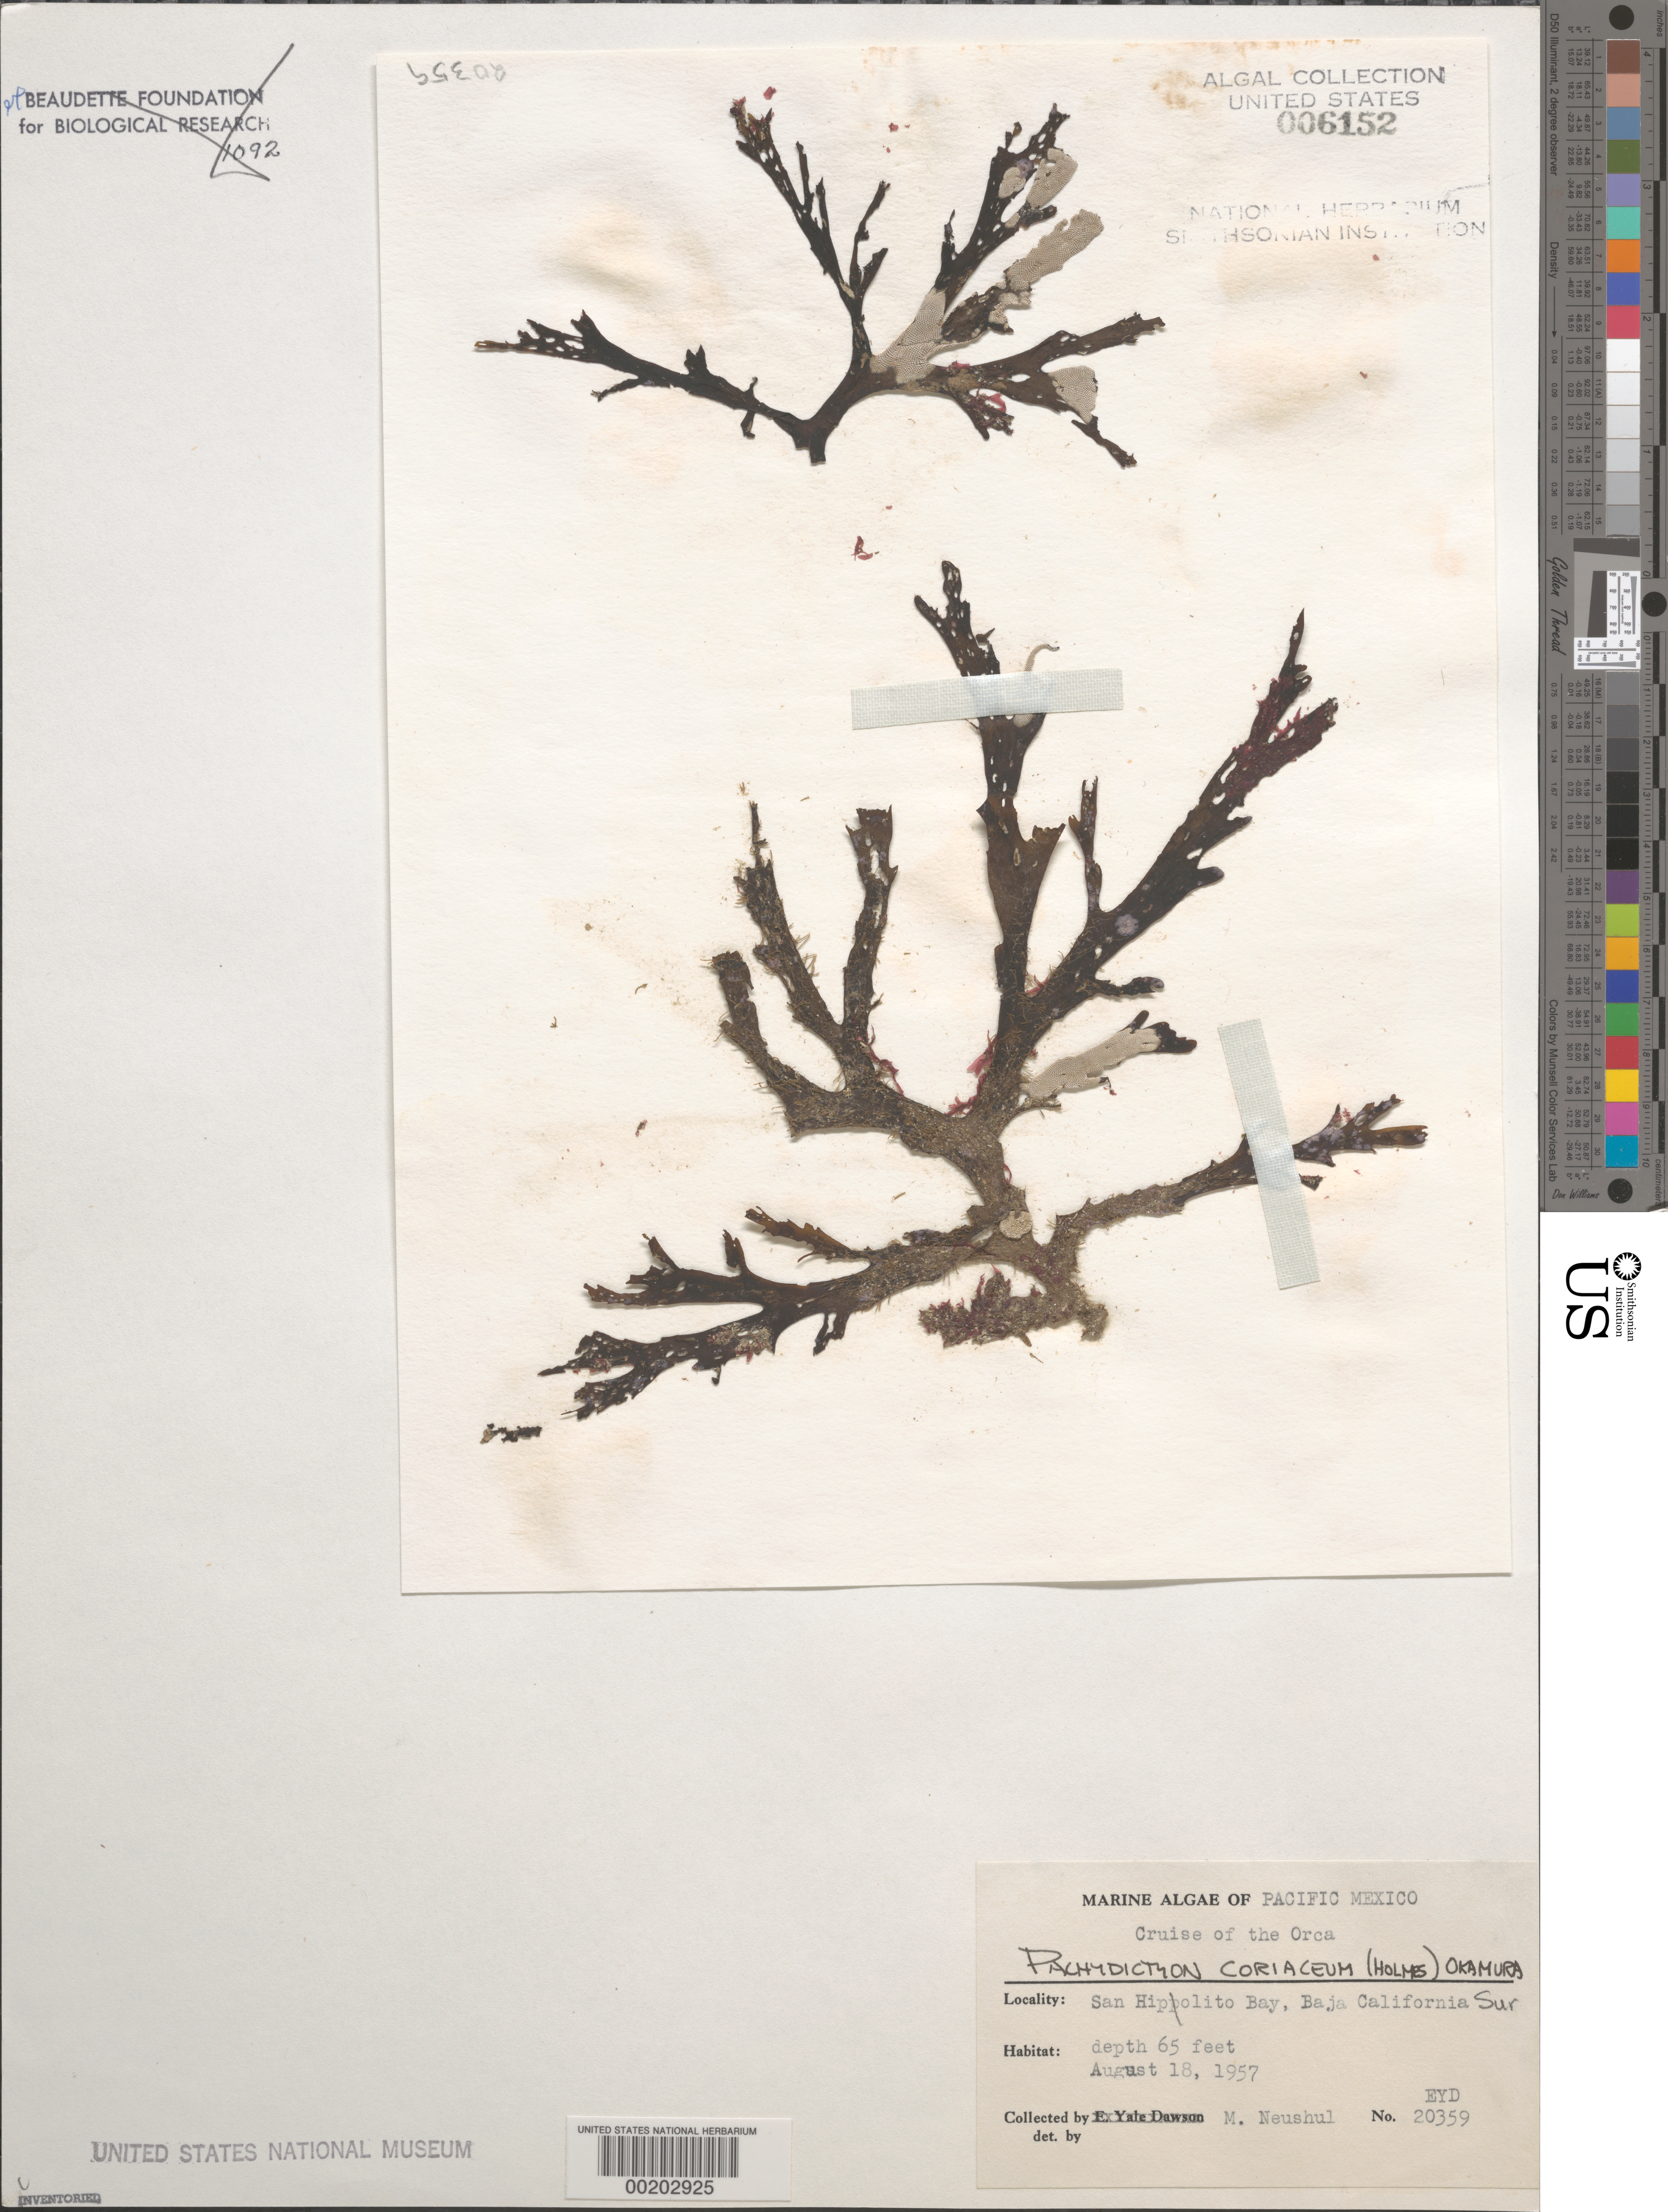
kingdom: Chromista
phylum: Ochrophyta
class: Phaeophyceae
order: Dictyotales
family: Dictyotaceae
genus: Pachydictyon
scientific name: Pachydictyon coriaceum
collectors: M. Neushul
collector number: EYD 20359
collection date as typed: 18 Aug 1957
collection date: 1957-08-18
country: Mexico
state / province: Baja California Sur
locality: Bahia San Hipolito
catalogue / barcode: US 6152